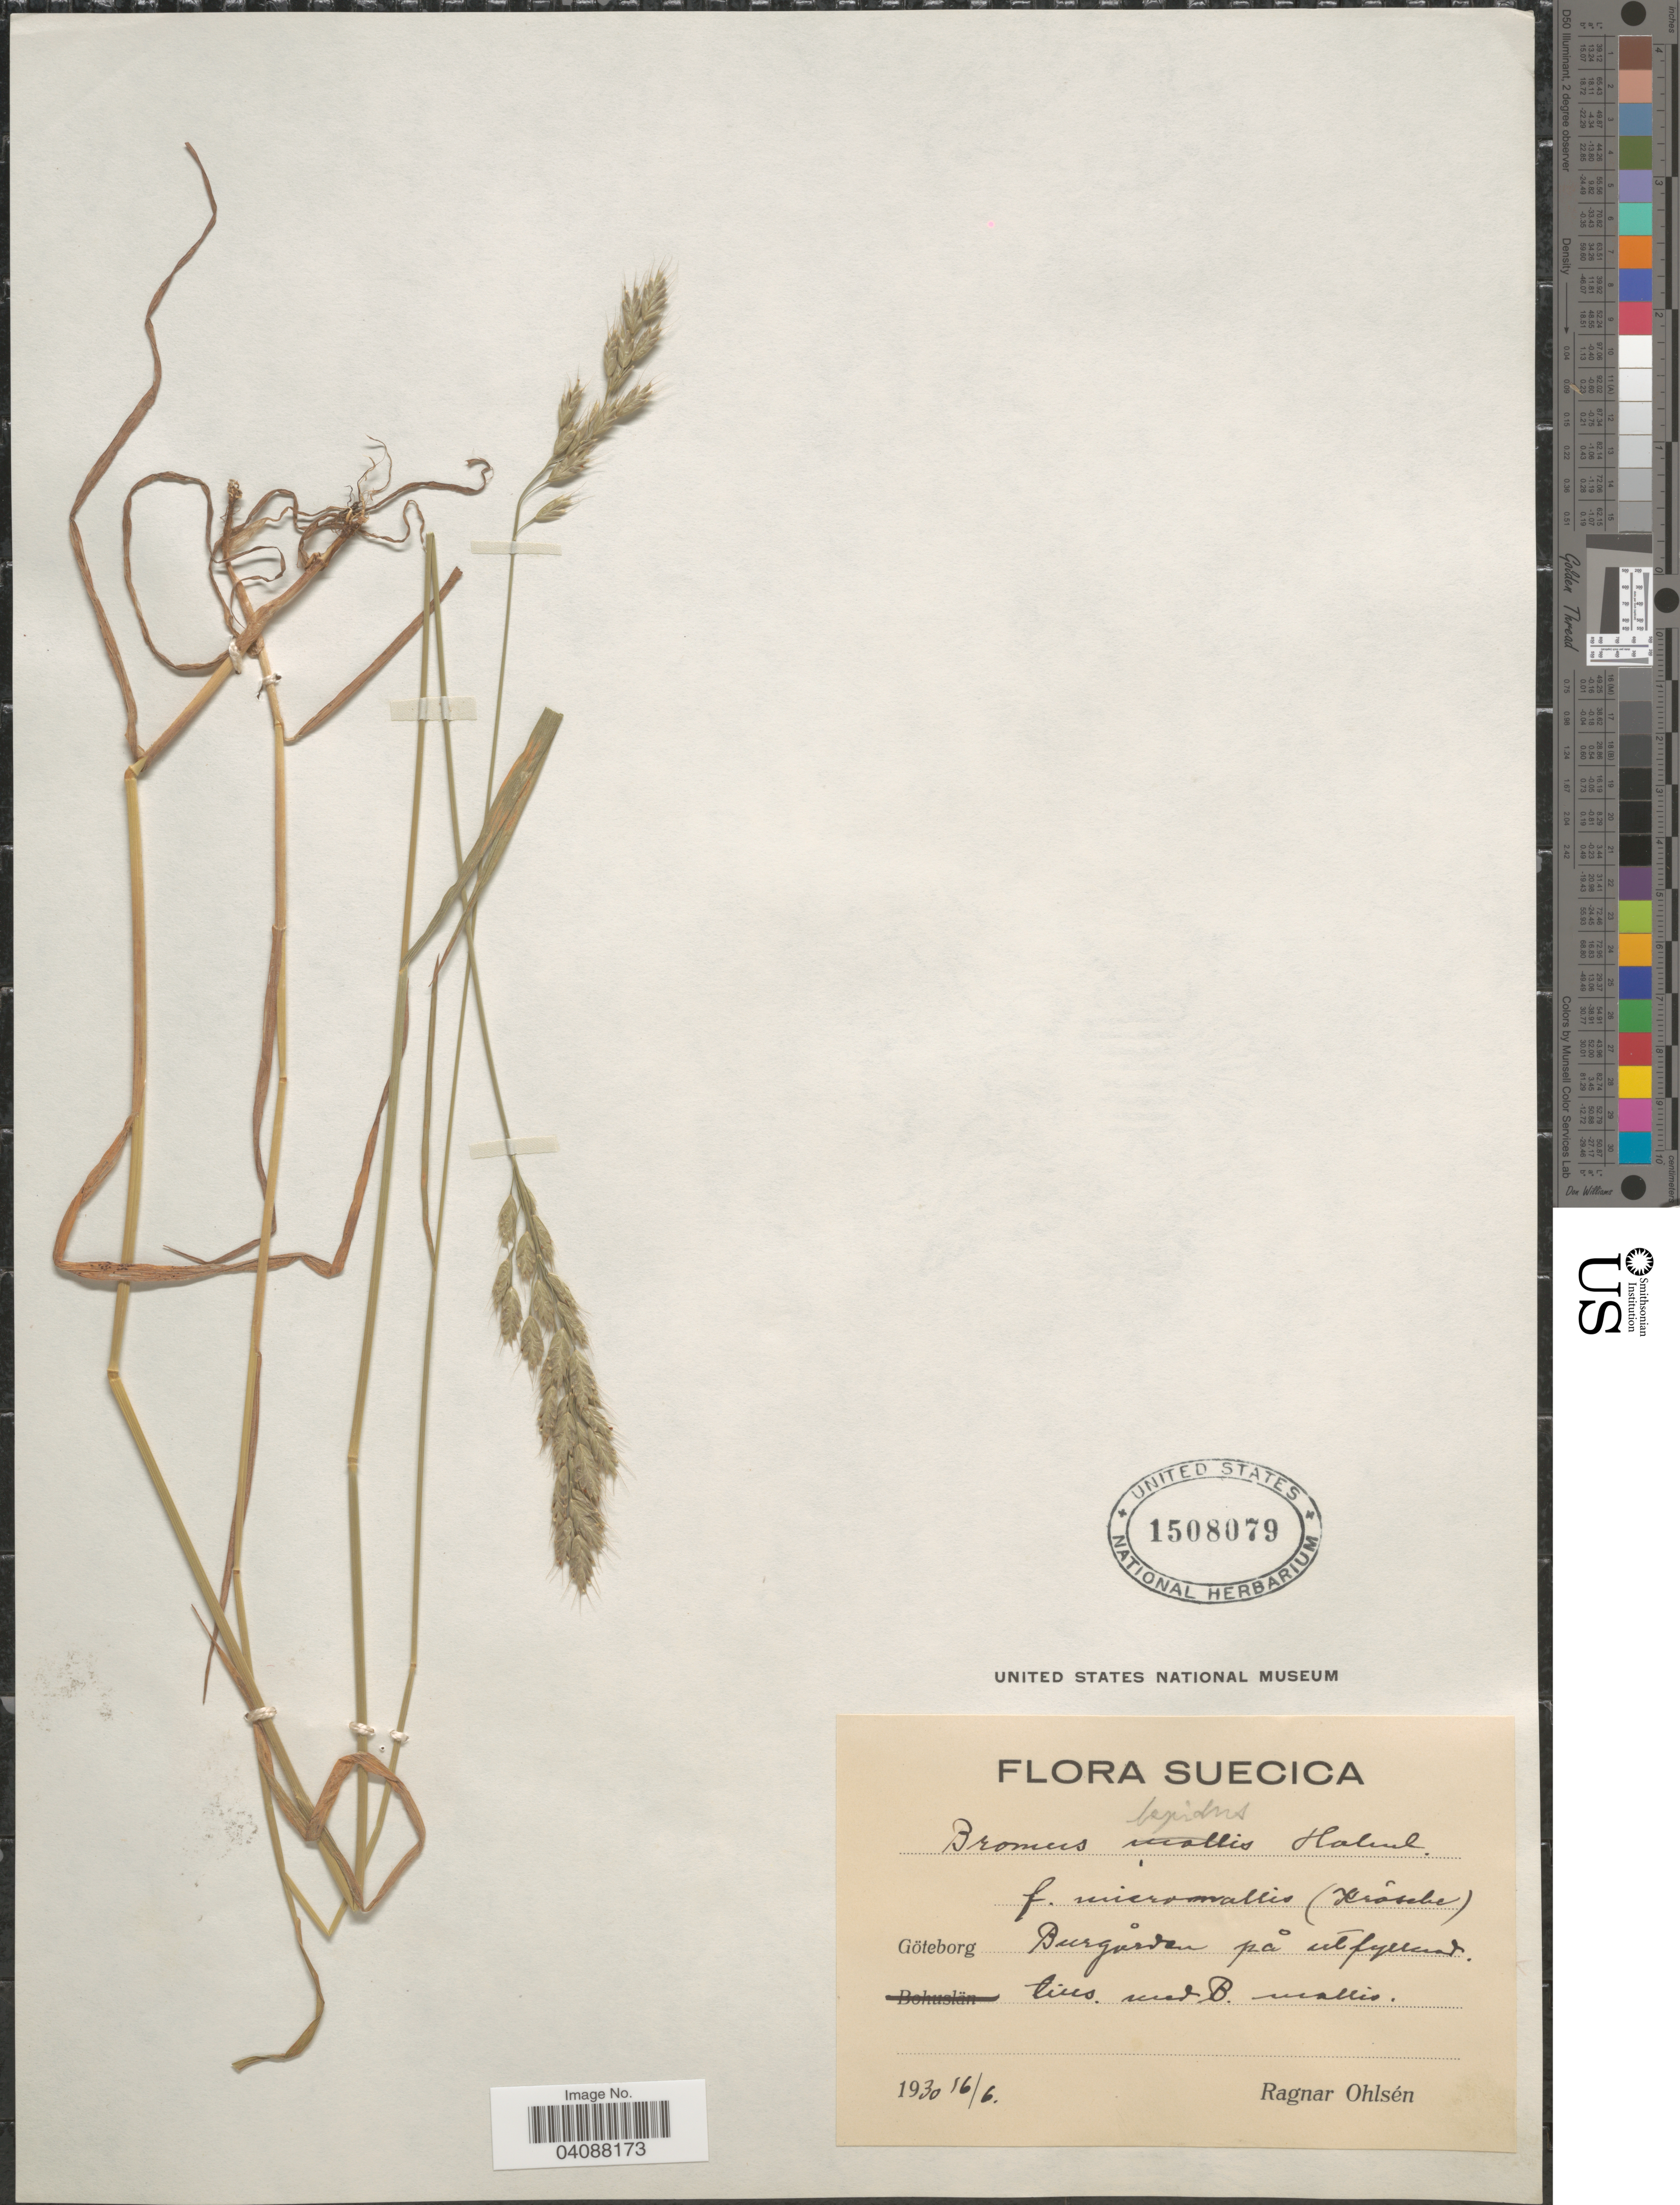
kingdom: Plantae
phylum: Tracheophyta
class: Liliopsida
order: Poales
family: Poaceae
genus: Bromus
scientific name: Bromus lepidus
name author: Holmberg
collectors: R. Ohlsén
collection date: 1930-06-16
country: Sweden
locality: Suecica. Göteborg. Burgården pa utfyllnad.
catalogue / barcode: US 1508079